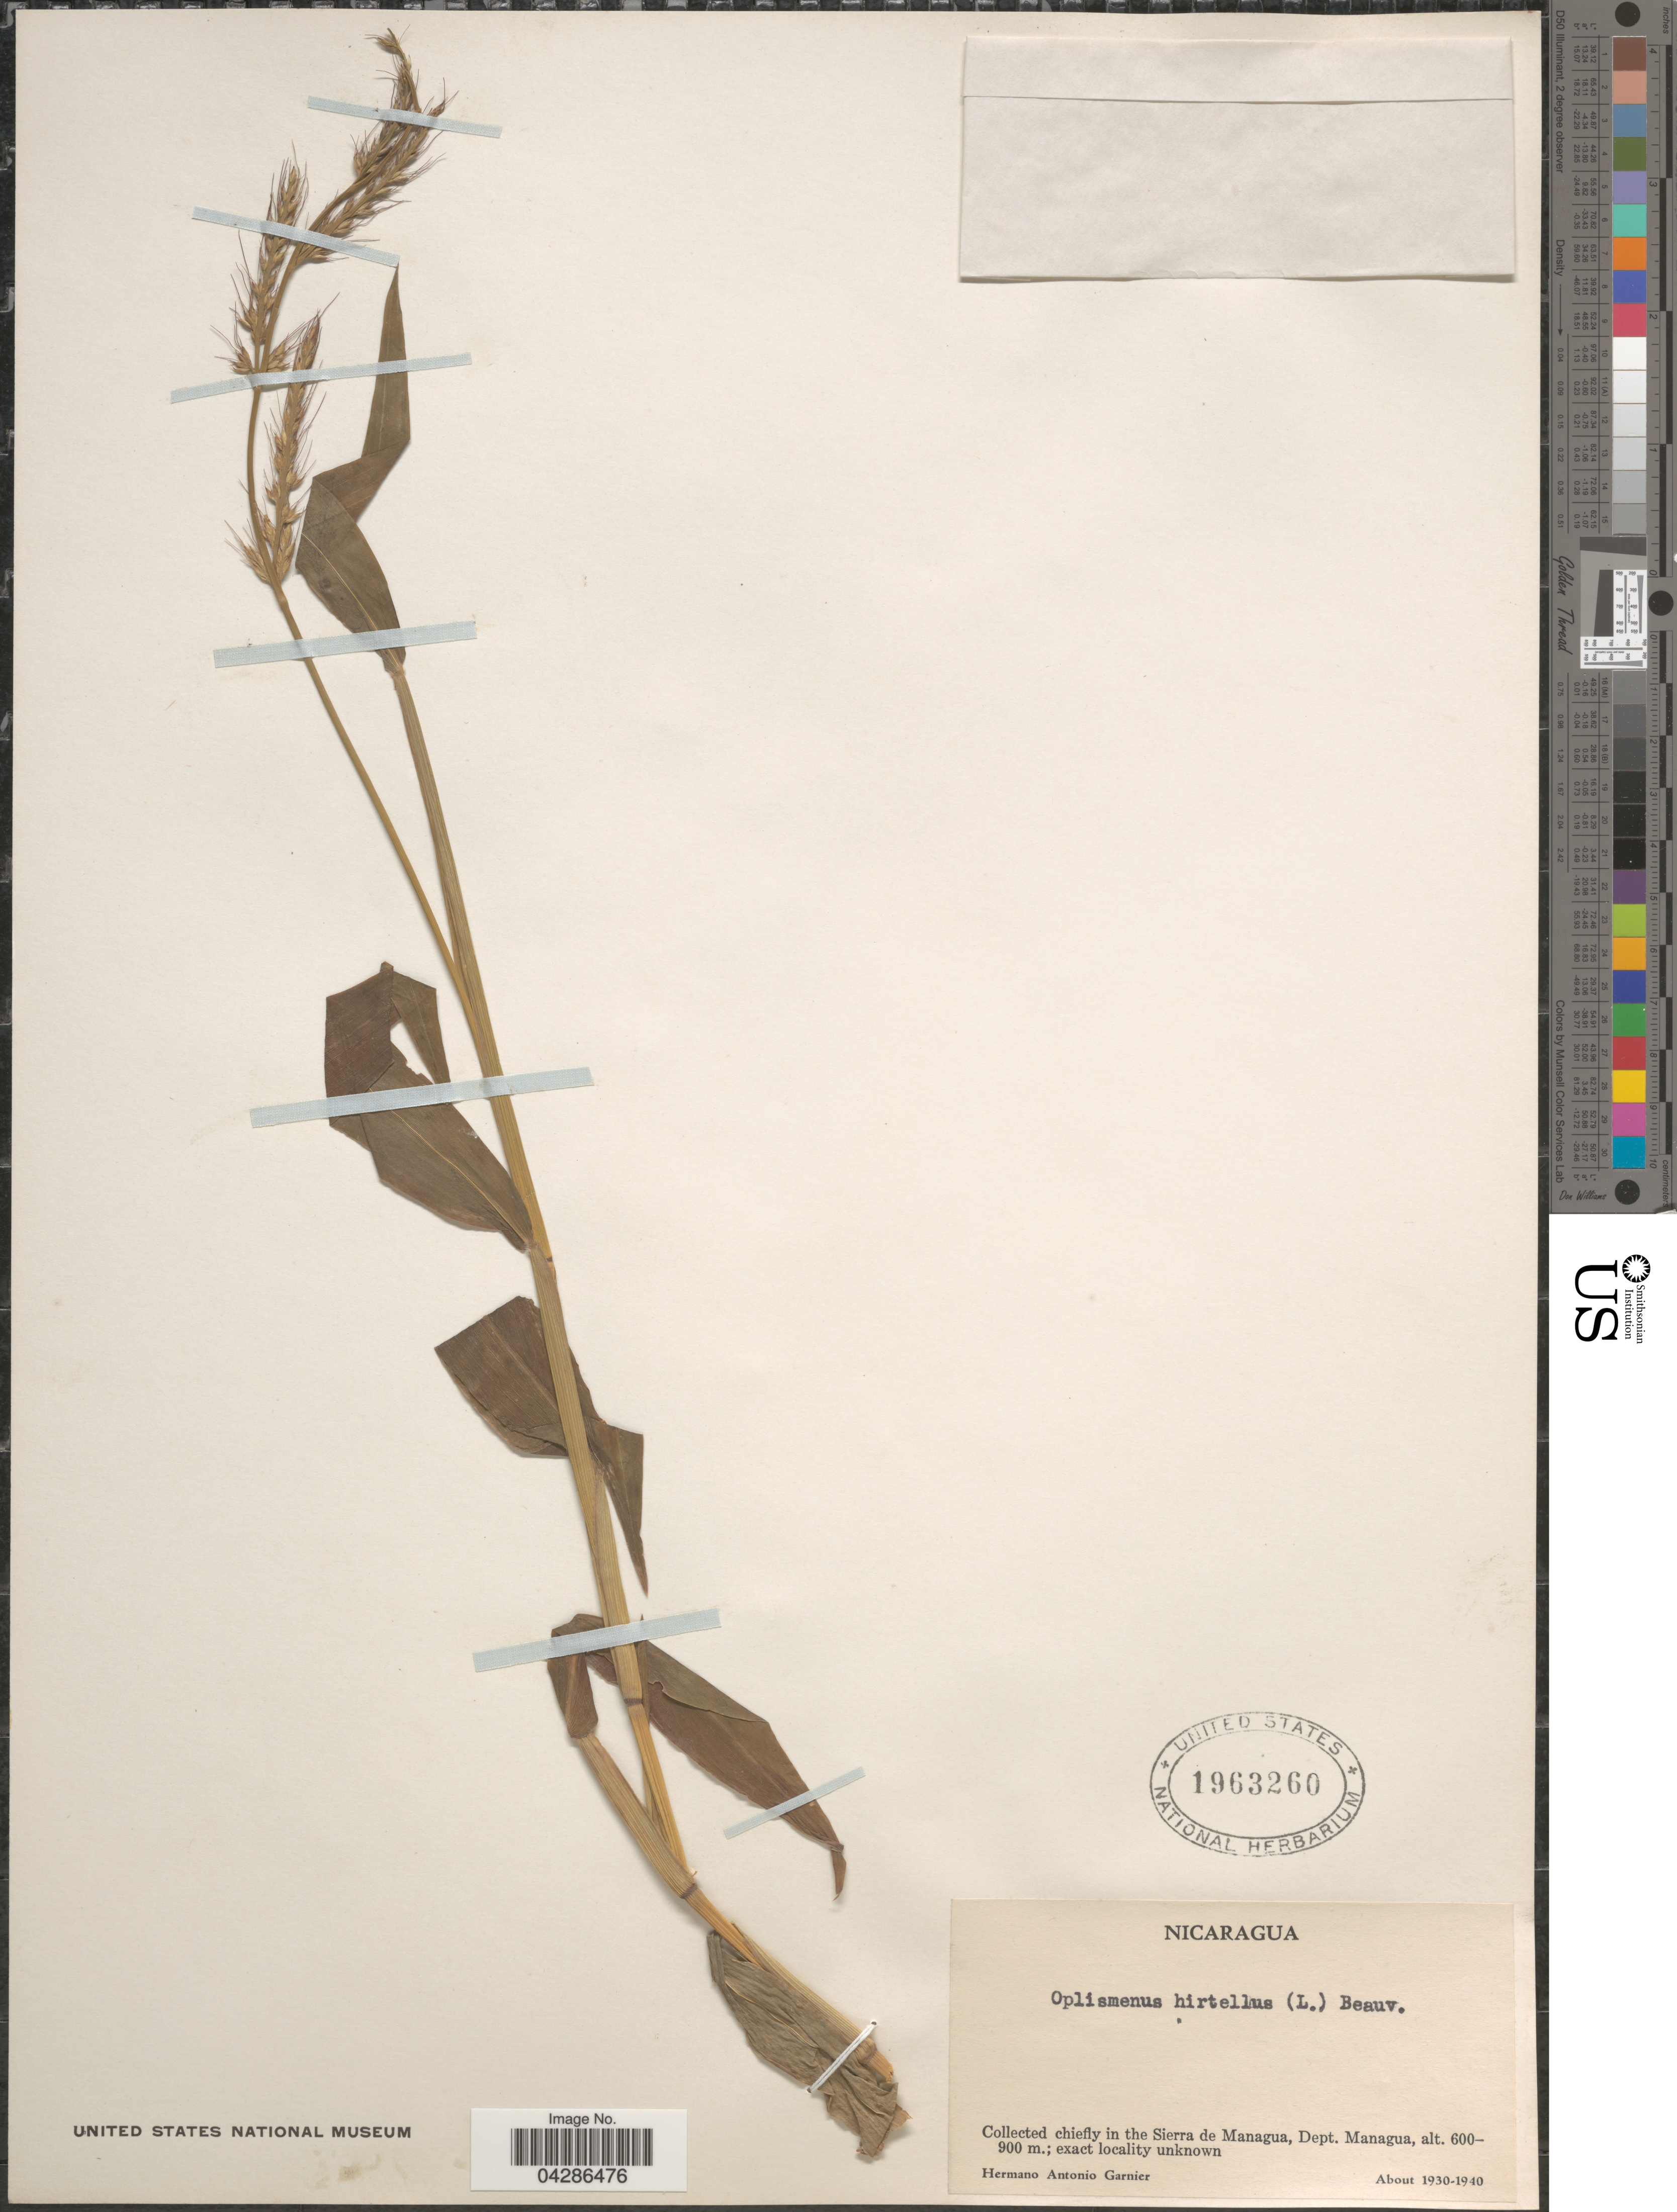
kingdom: Plantae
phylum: Tracheophyta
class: Liliopsida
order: Poales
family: Poaceae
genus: Oplismenus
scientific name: Oplismenus hirtellus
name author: (L.) P. Beauv.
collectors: Bro. A. Garnier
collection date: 1930/1940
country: Nicaragua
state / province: Managua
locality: Chiefly in the Sierra de Managua, Dept. Managua.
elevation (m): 600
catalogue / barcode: US 1963260